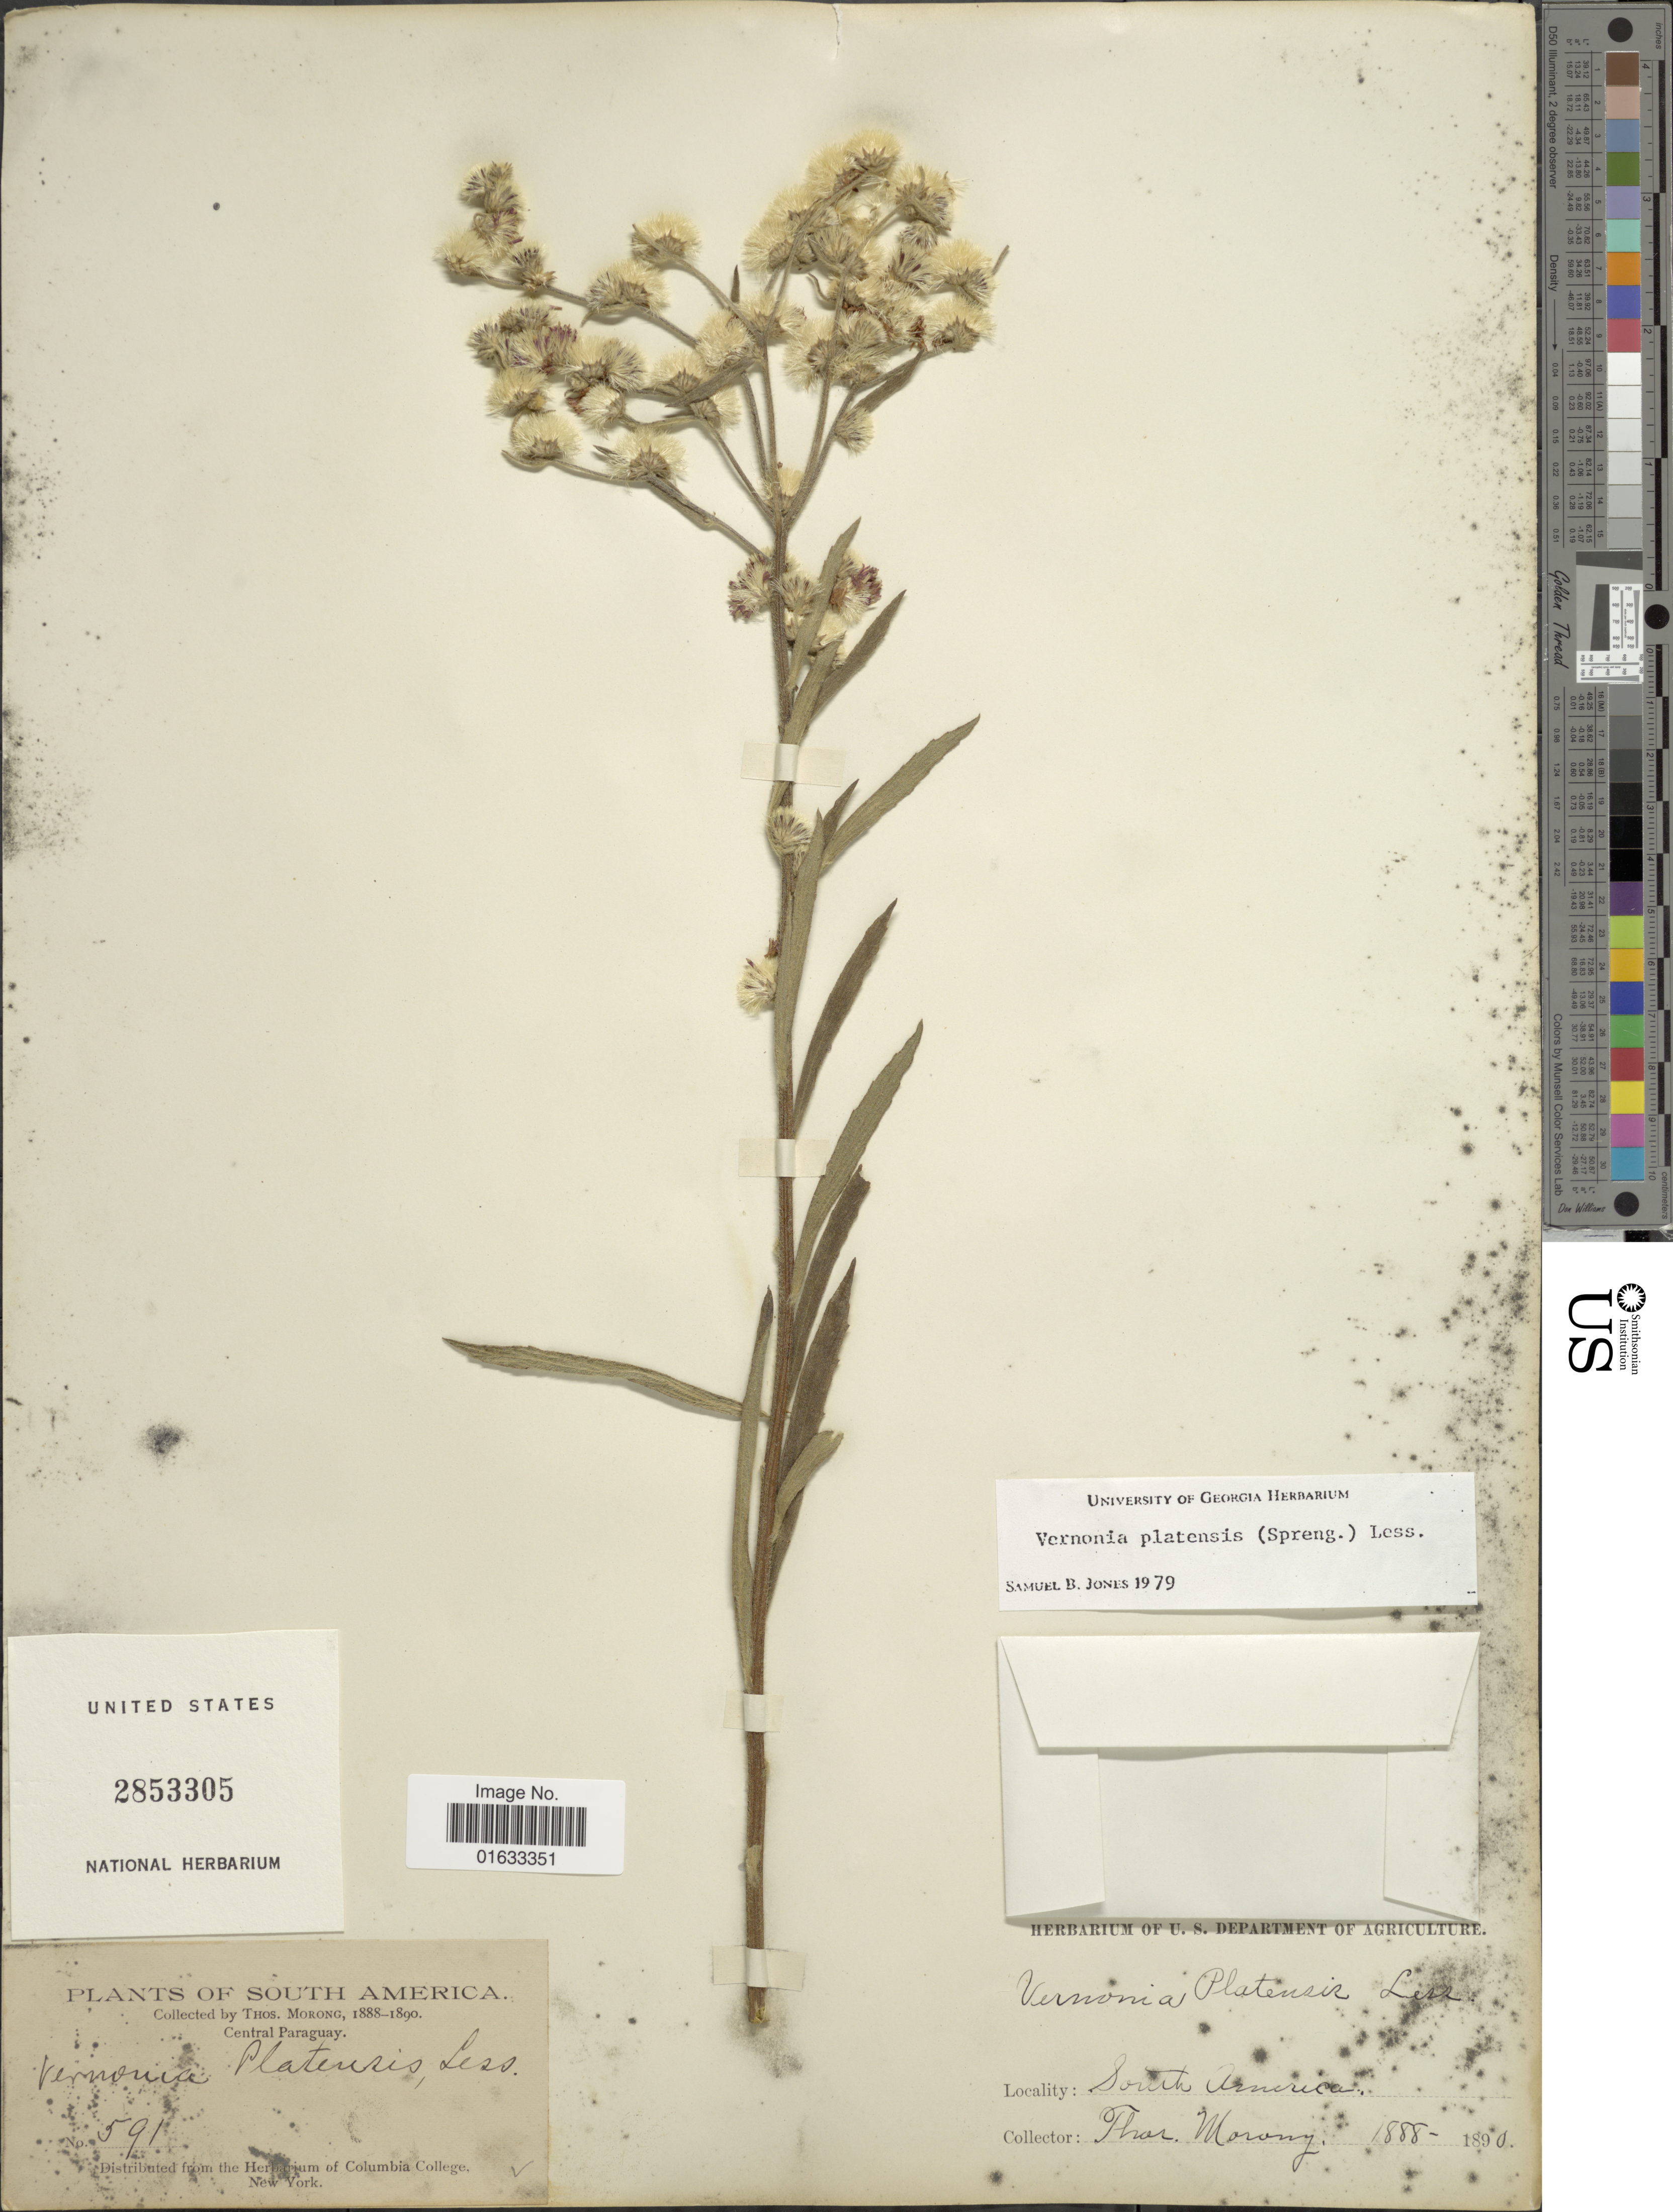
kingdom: Plantae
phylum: Tracheophyta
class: Magnoliopsida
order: Asterales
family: Asteraceae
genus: Chrysolaena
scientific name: Chrysolaena platensis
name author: (Spreng.) H. Rob.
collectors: ex herb. T. Morong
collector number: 591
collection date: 1888/1890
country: Paraguay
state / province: Central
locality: South America, Central Paraguay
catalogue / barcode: US 2853305